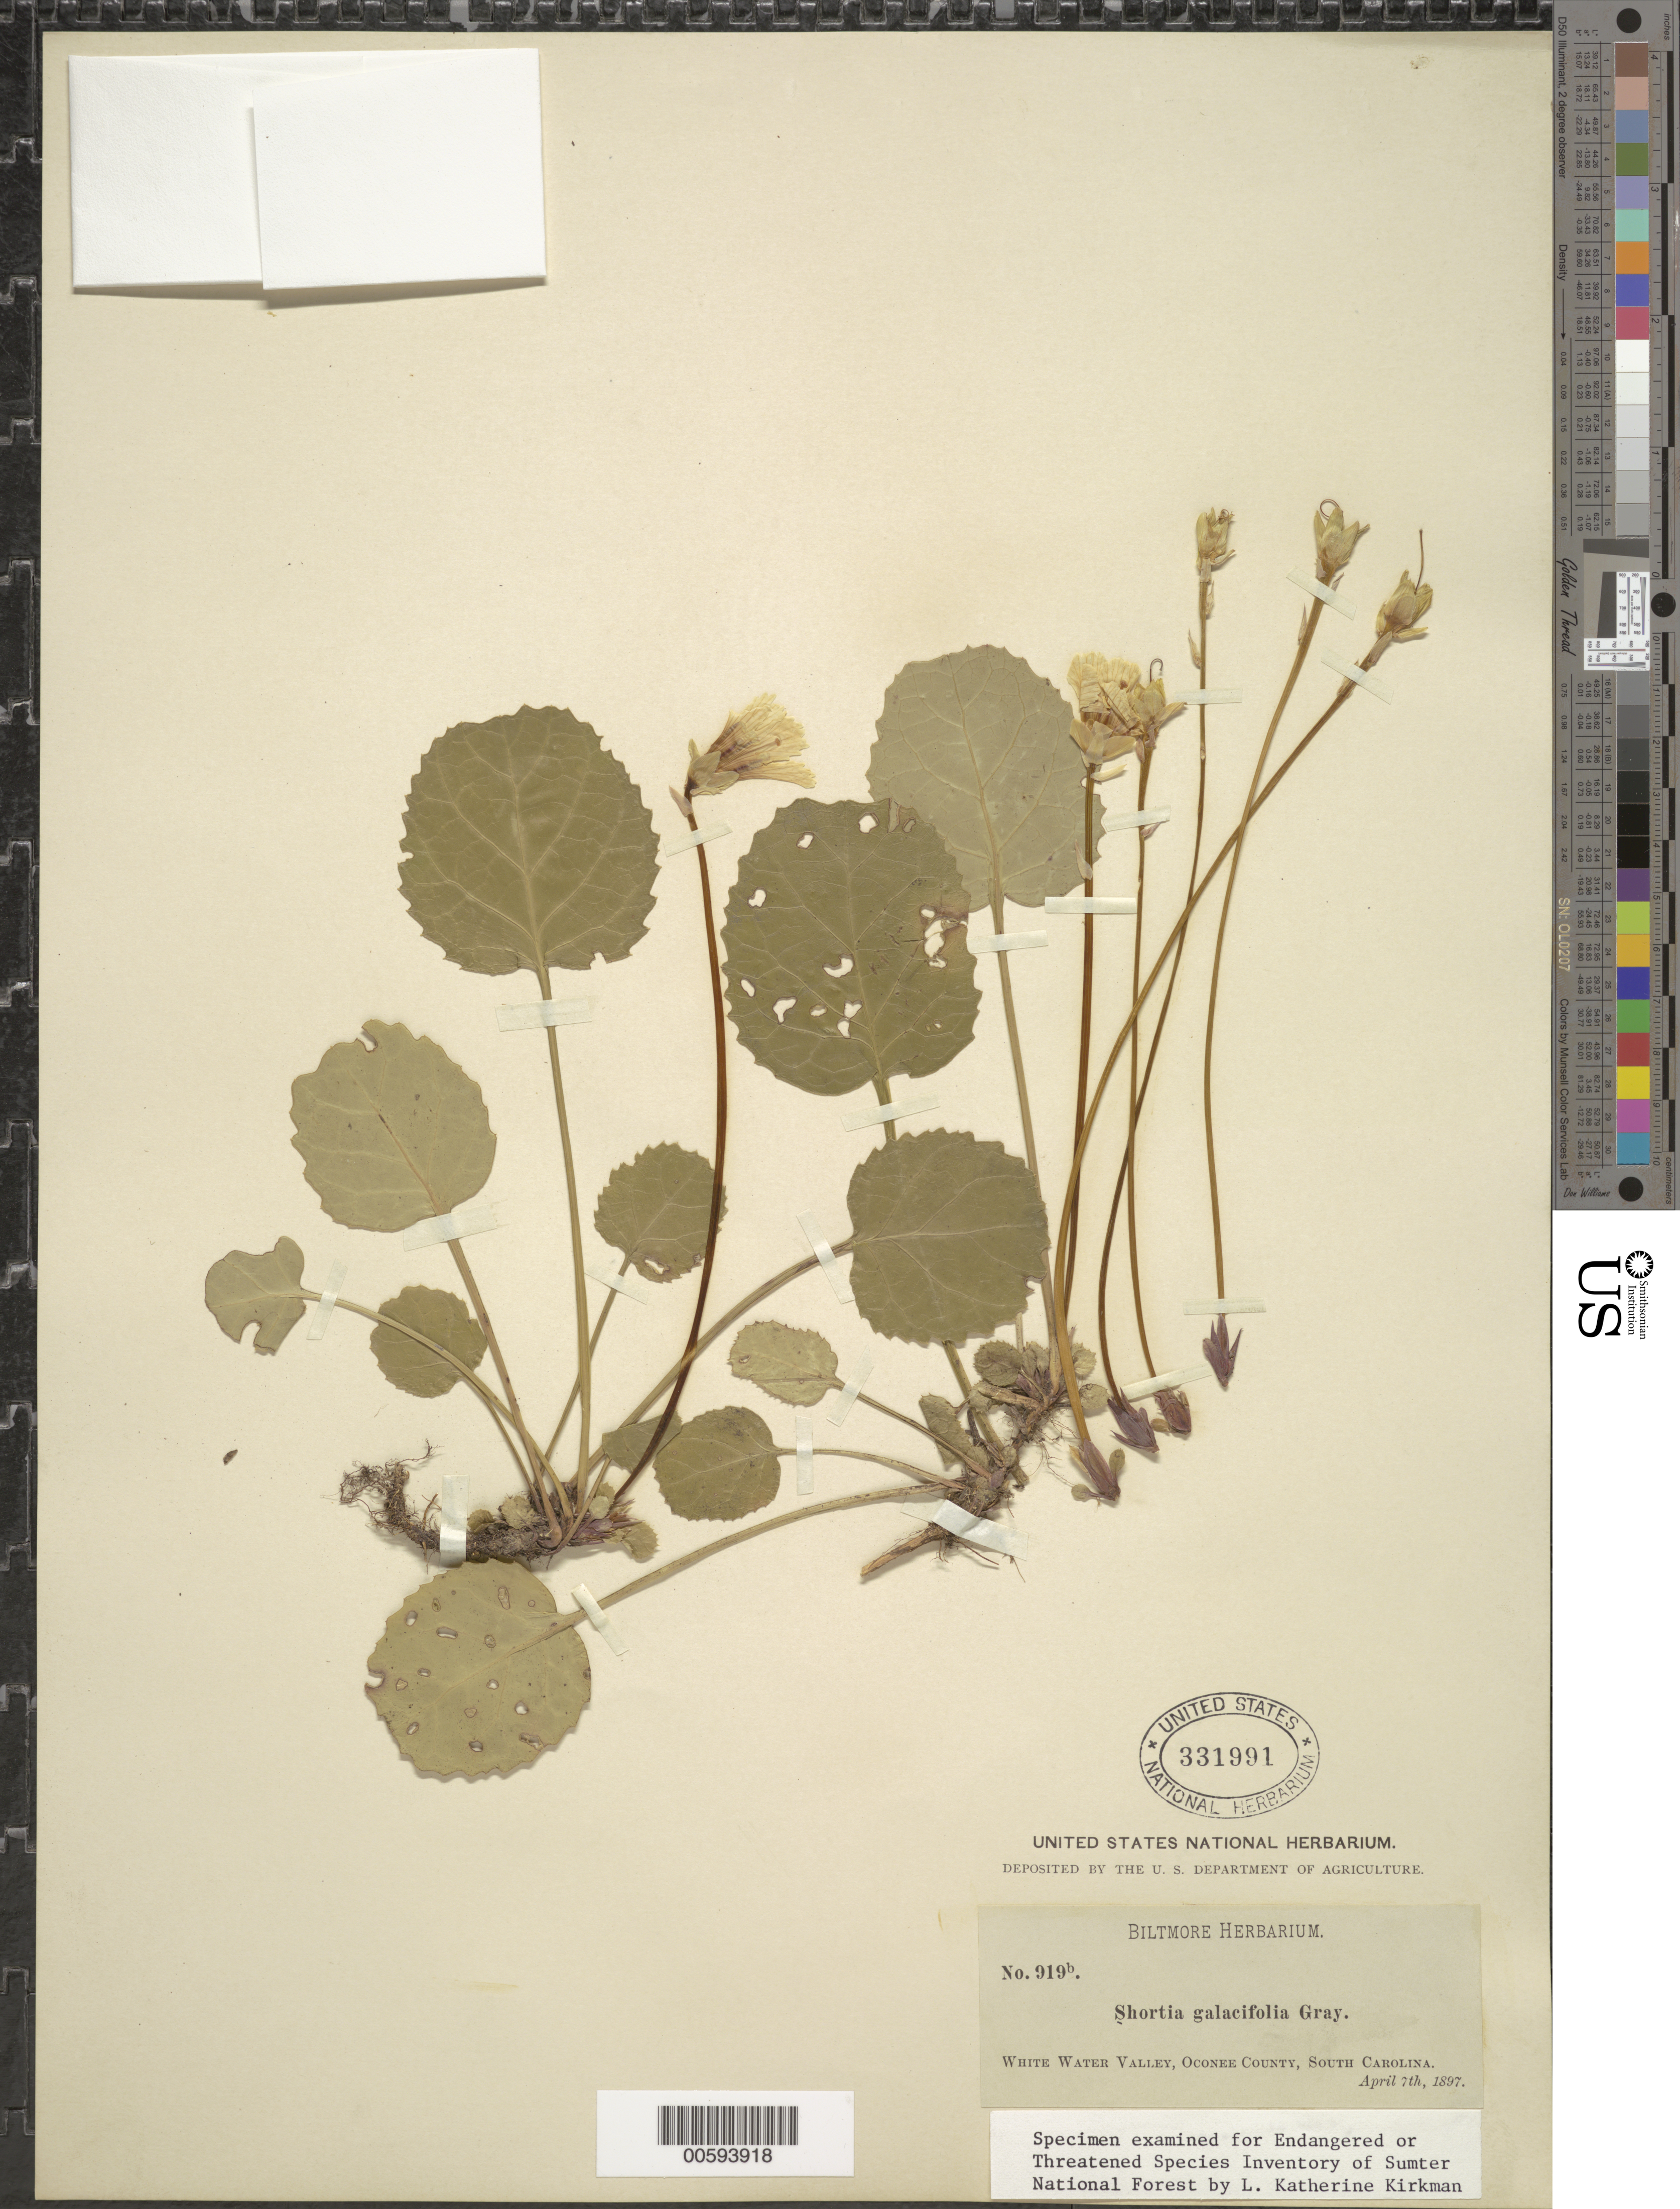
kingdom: Plantae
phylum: Tracheophyta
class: Magnoliopsida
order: Ericales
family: Diapensiaceae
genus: Shortia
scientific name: Shortia galacifolia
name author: Torr. & A. Gray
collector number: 919b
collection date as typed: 07 Apr 1897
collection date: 1897-04-07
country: United States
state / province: South Carolina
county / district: Oconee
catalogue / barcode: US 331991